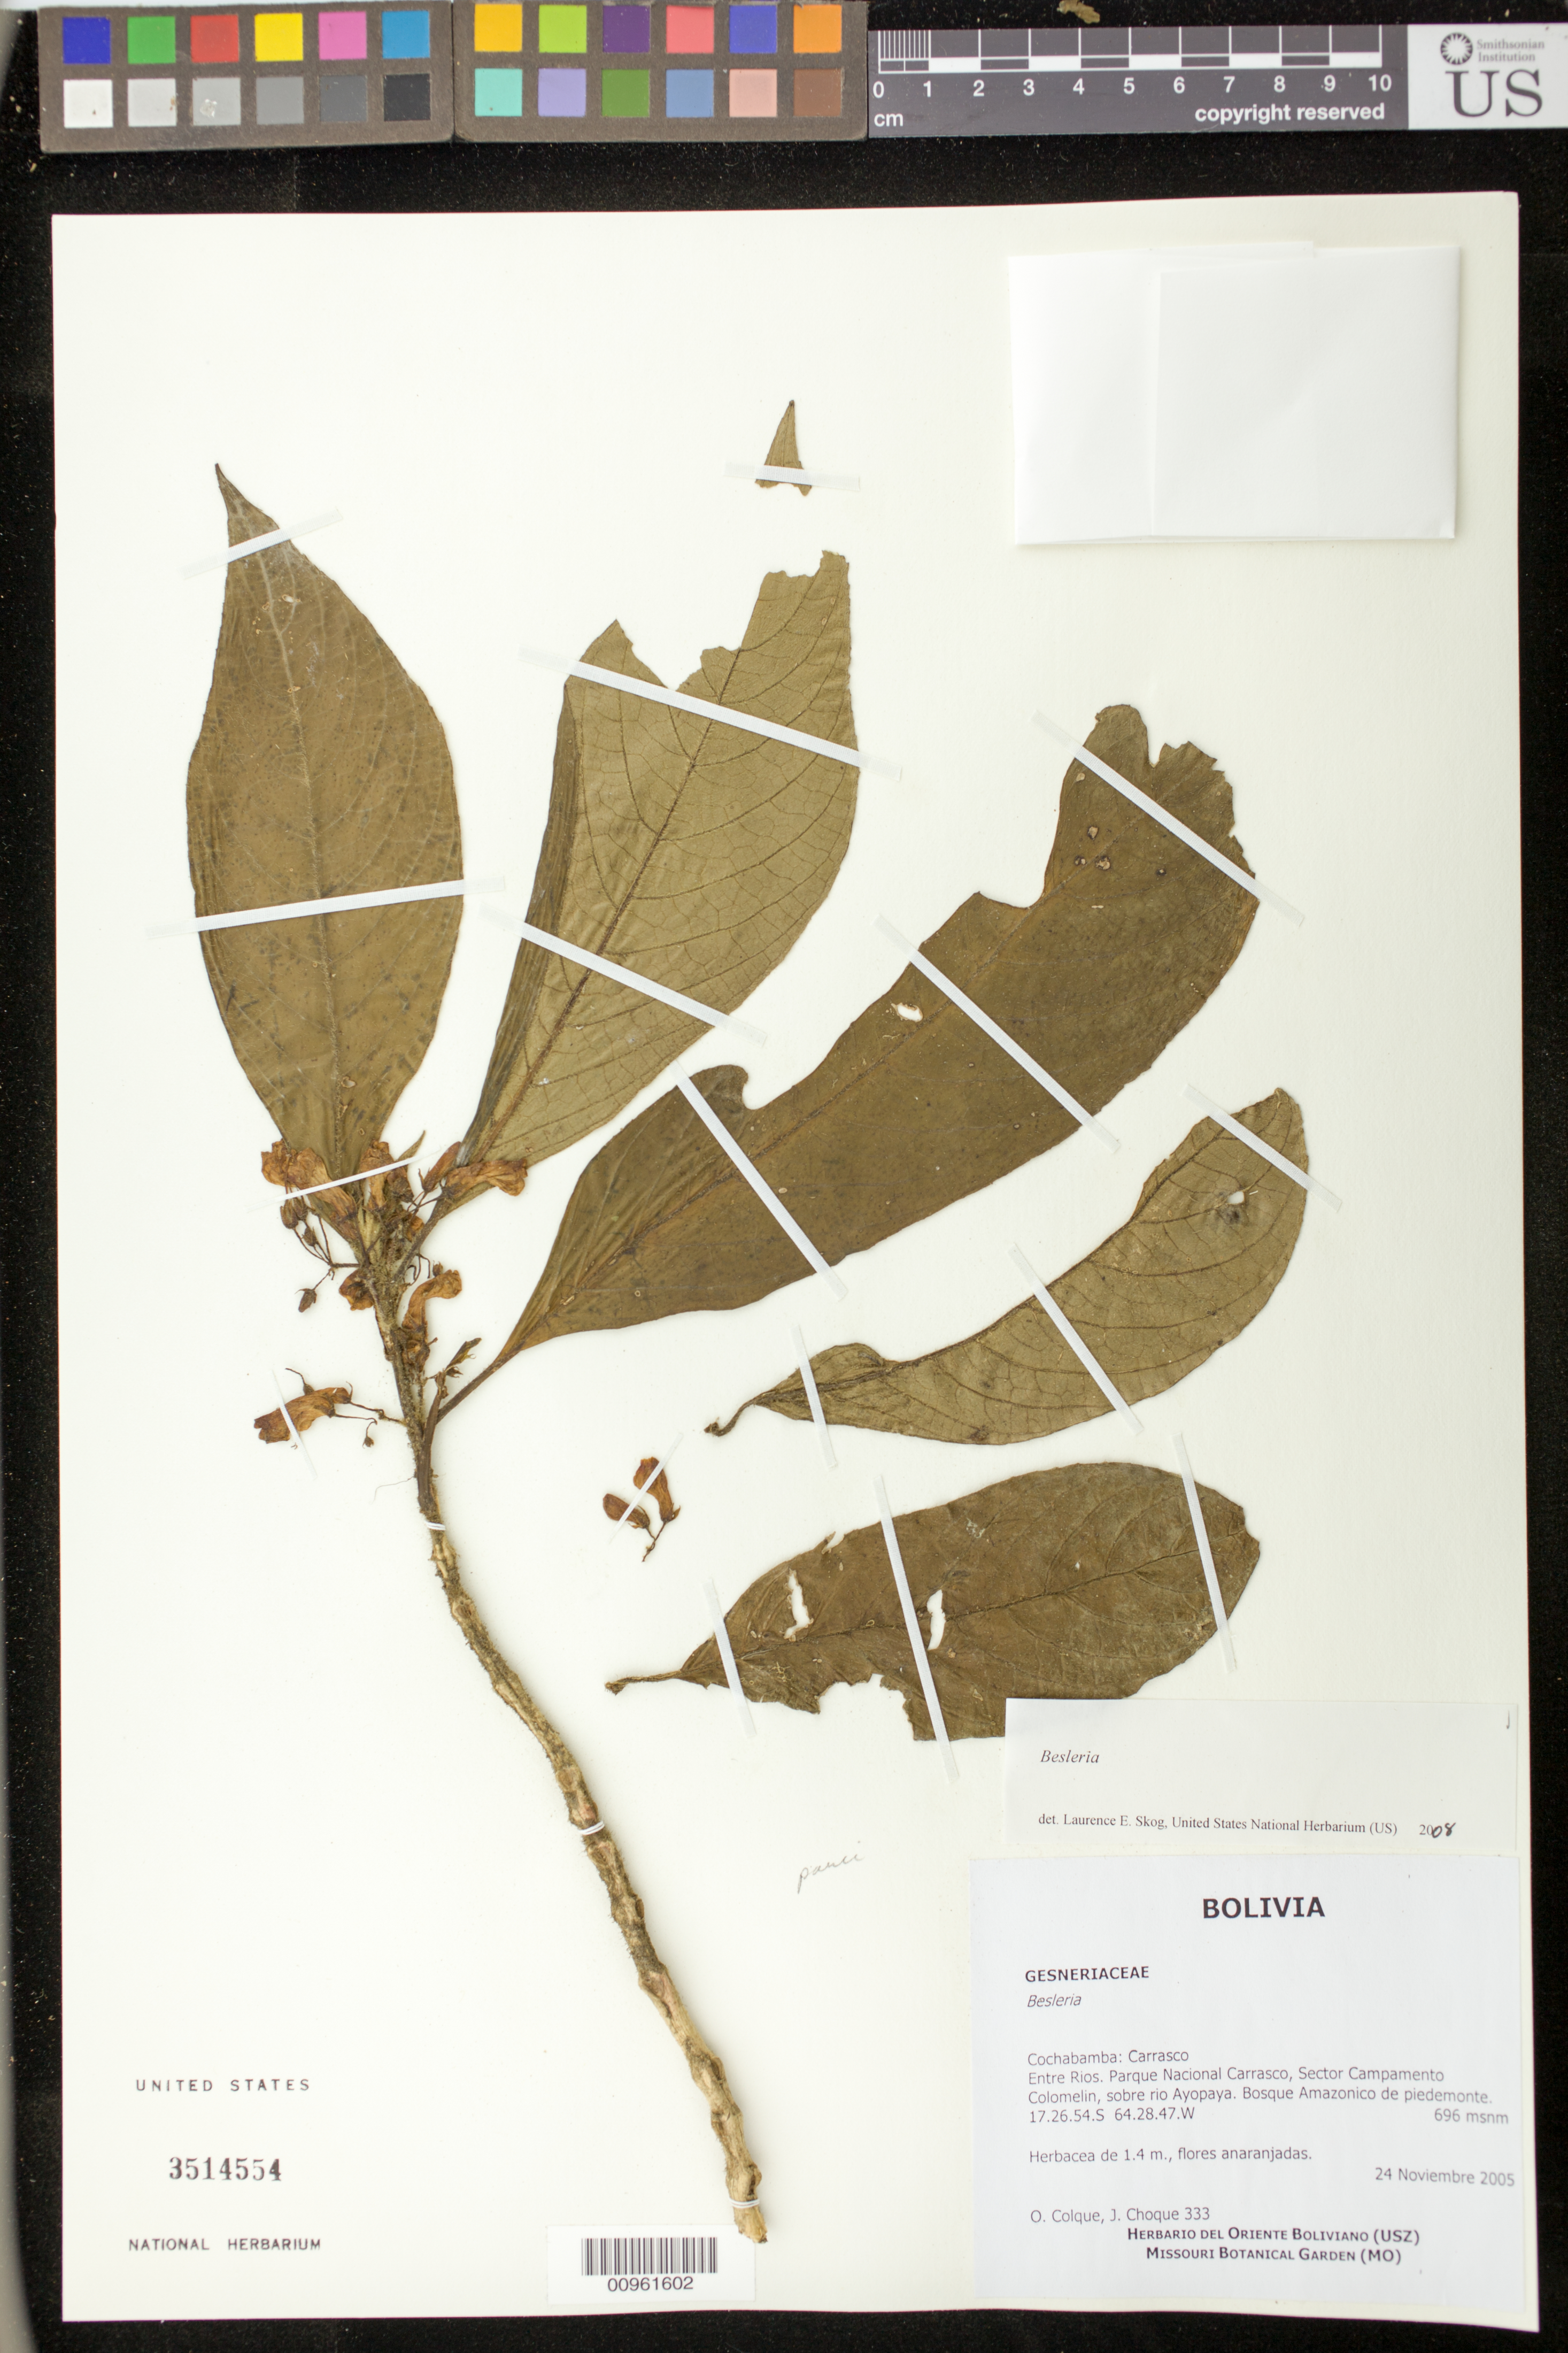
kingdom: Plantae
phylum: Tracheophyta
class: Magnoliopsida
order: Lamiales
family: Gesneriaceae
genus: Besleria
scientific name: Besleria sp.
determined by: Skog, Laurence E.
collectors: O. Colque & J. Choque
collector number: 333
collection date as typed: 24 Nov 2005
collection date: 2005-11-24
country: Bolivia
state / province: Cochabamba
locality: Cochabamba: Carrasco. Entre Rios. Parque Nacional Carrasco, Sector Campamento Colomelin, sobre rio Ayopaya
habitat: Bosque Amazonico de piedemonte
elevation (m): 696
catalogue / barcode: US 3514554